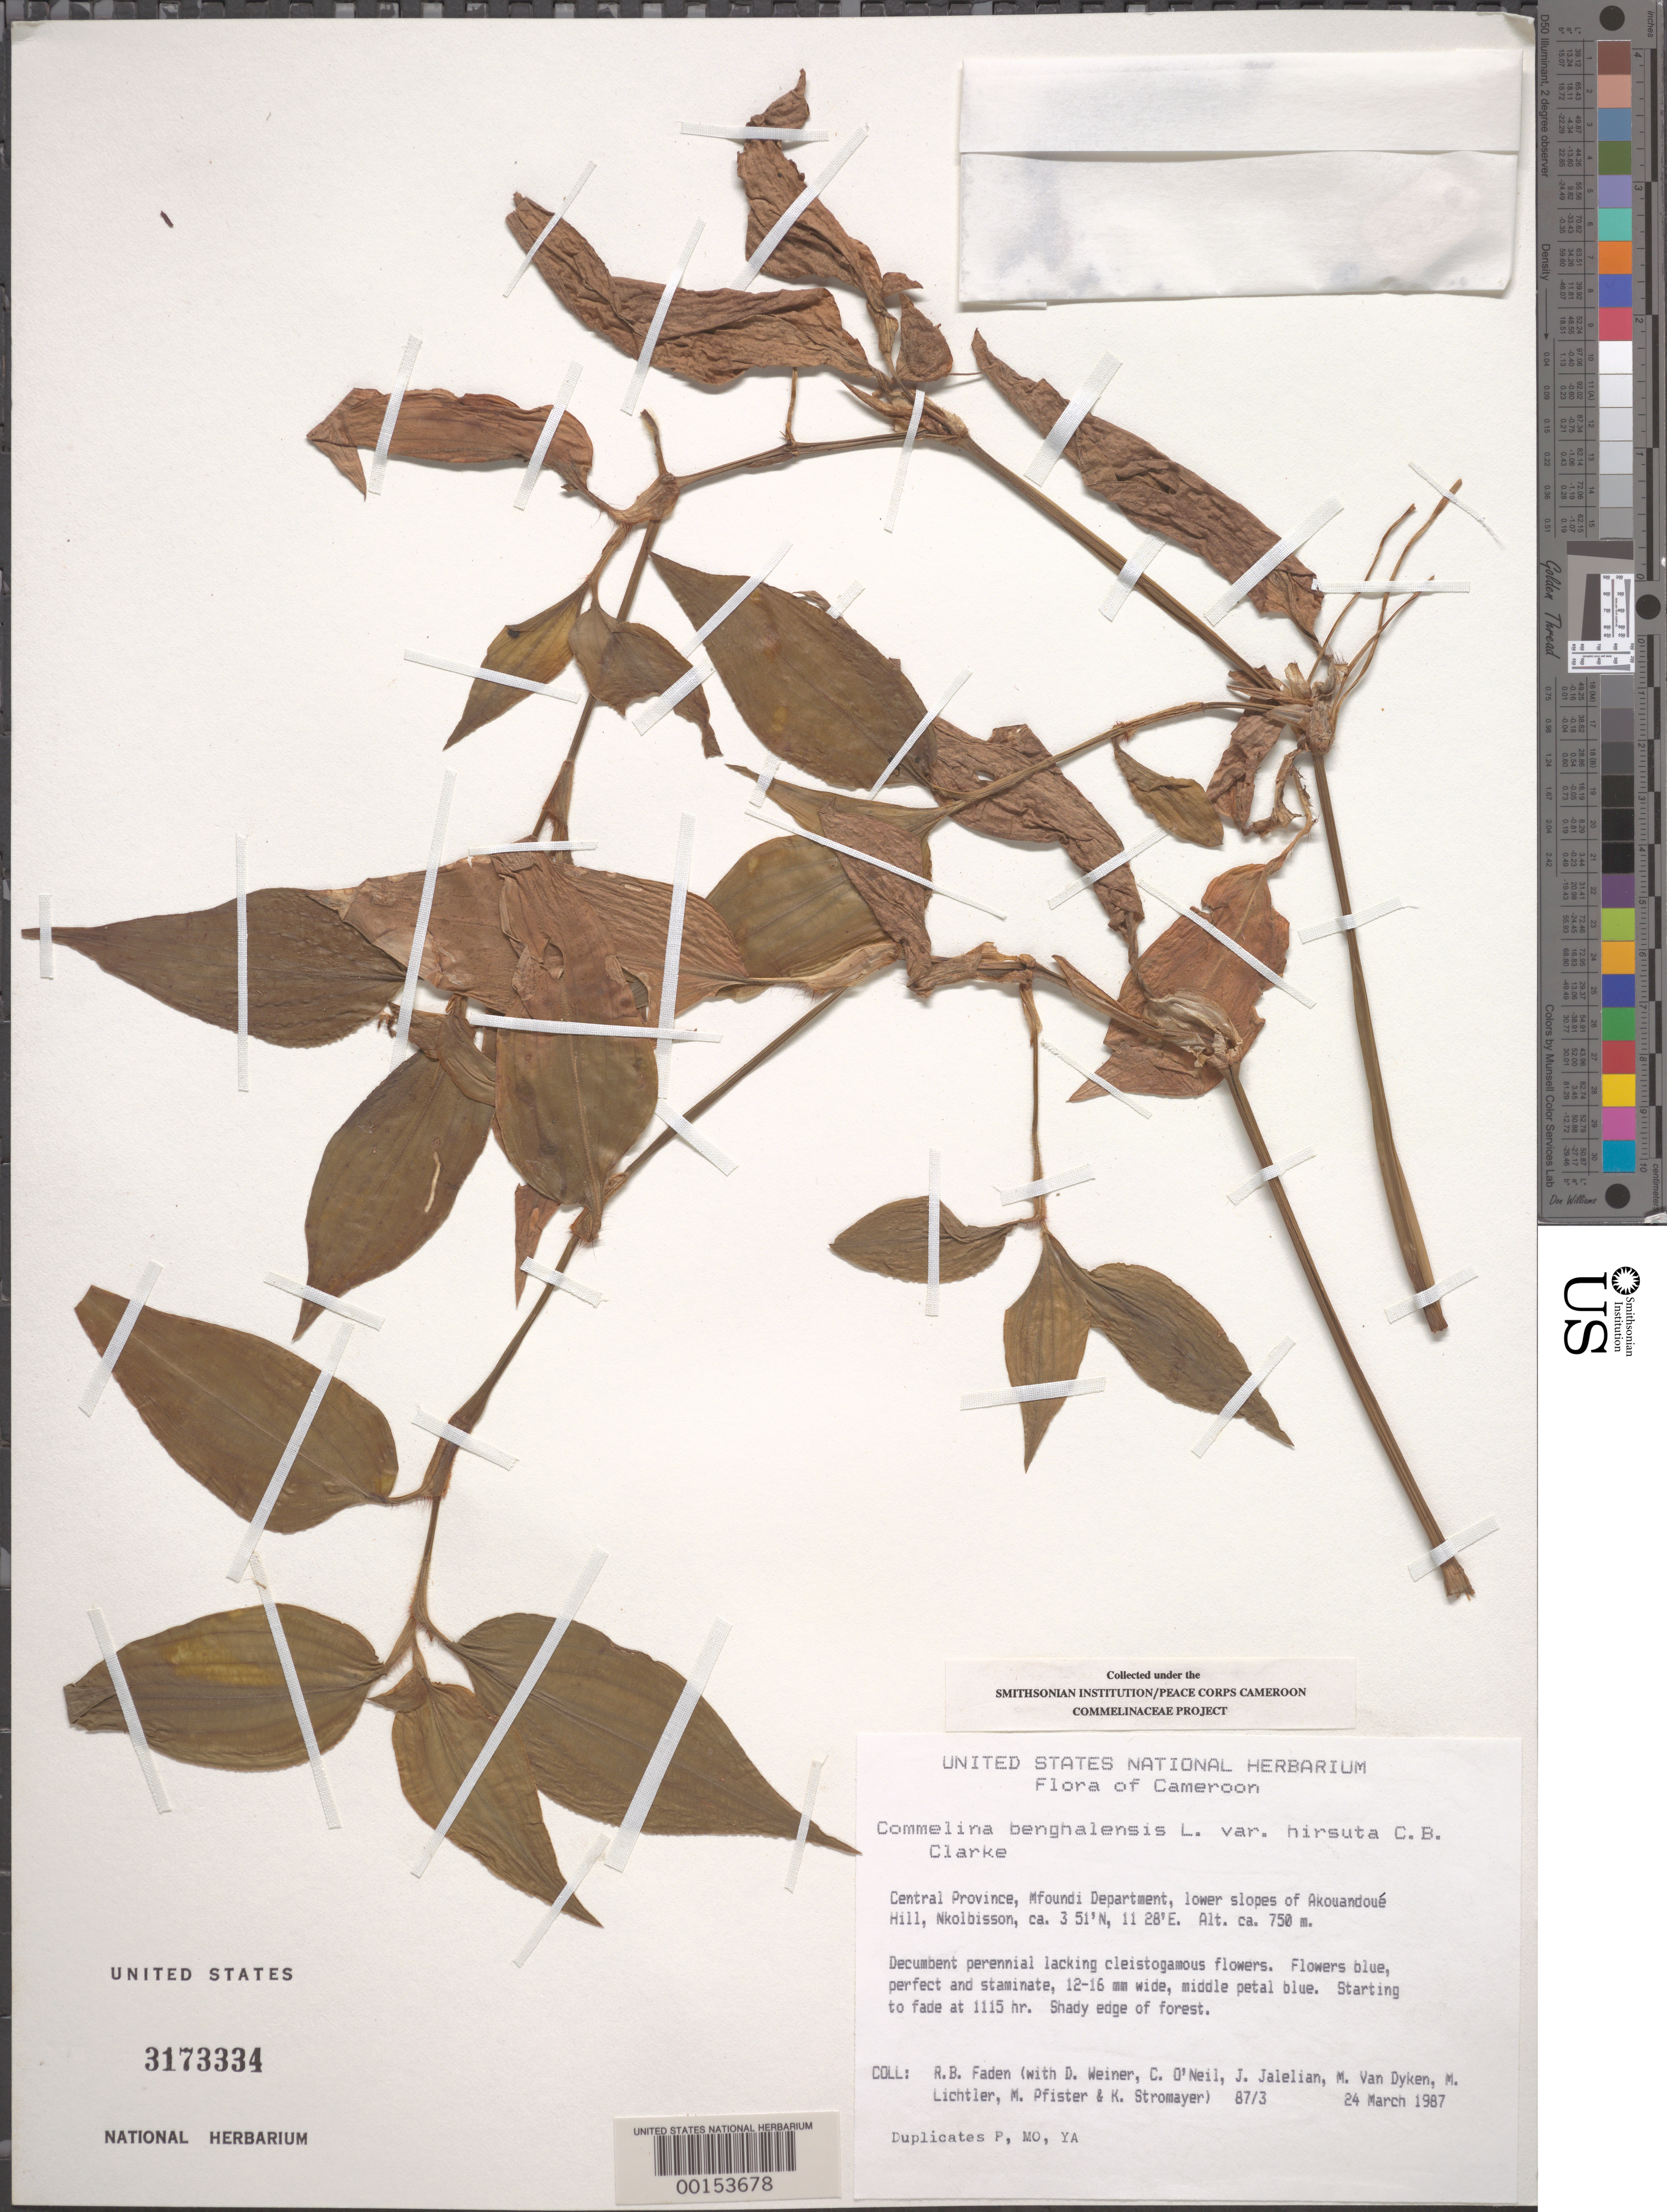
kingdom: Plantae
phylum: Tracheophyta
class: Liliopsida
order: Commelinales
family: Commelinaceae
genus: Commelina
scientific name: Commelina benghalensis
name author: L.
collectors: R. B. Faden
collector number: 87/3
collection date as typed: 24 Mar 1987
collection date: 1987-03-24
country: Cameroon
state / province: Centre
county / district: Mfoundi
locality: Lower slopes of akouandoue hill behind nkolbisson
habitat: Shady edge of forest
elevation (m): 750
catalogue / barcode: US 3173334